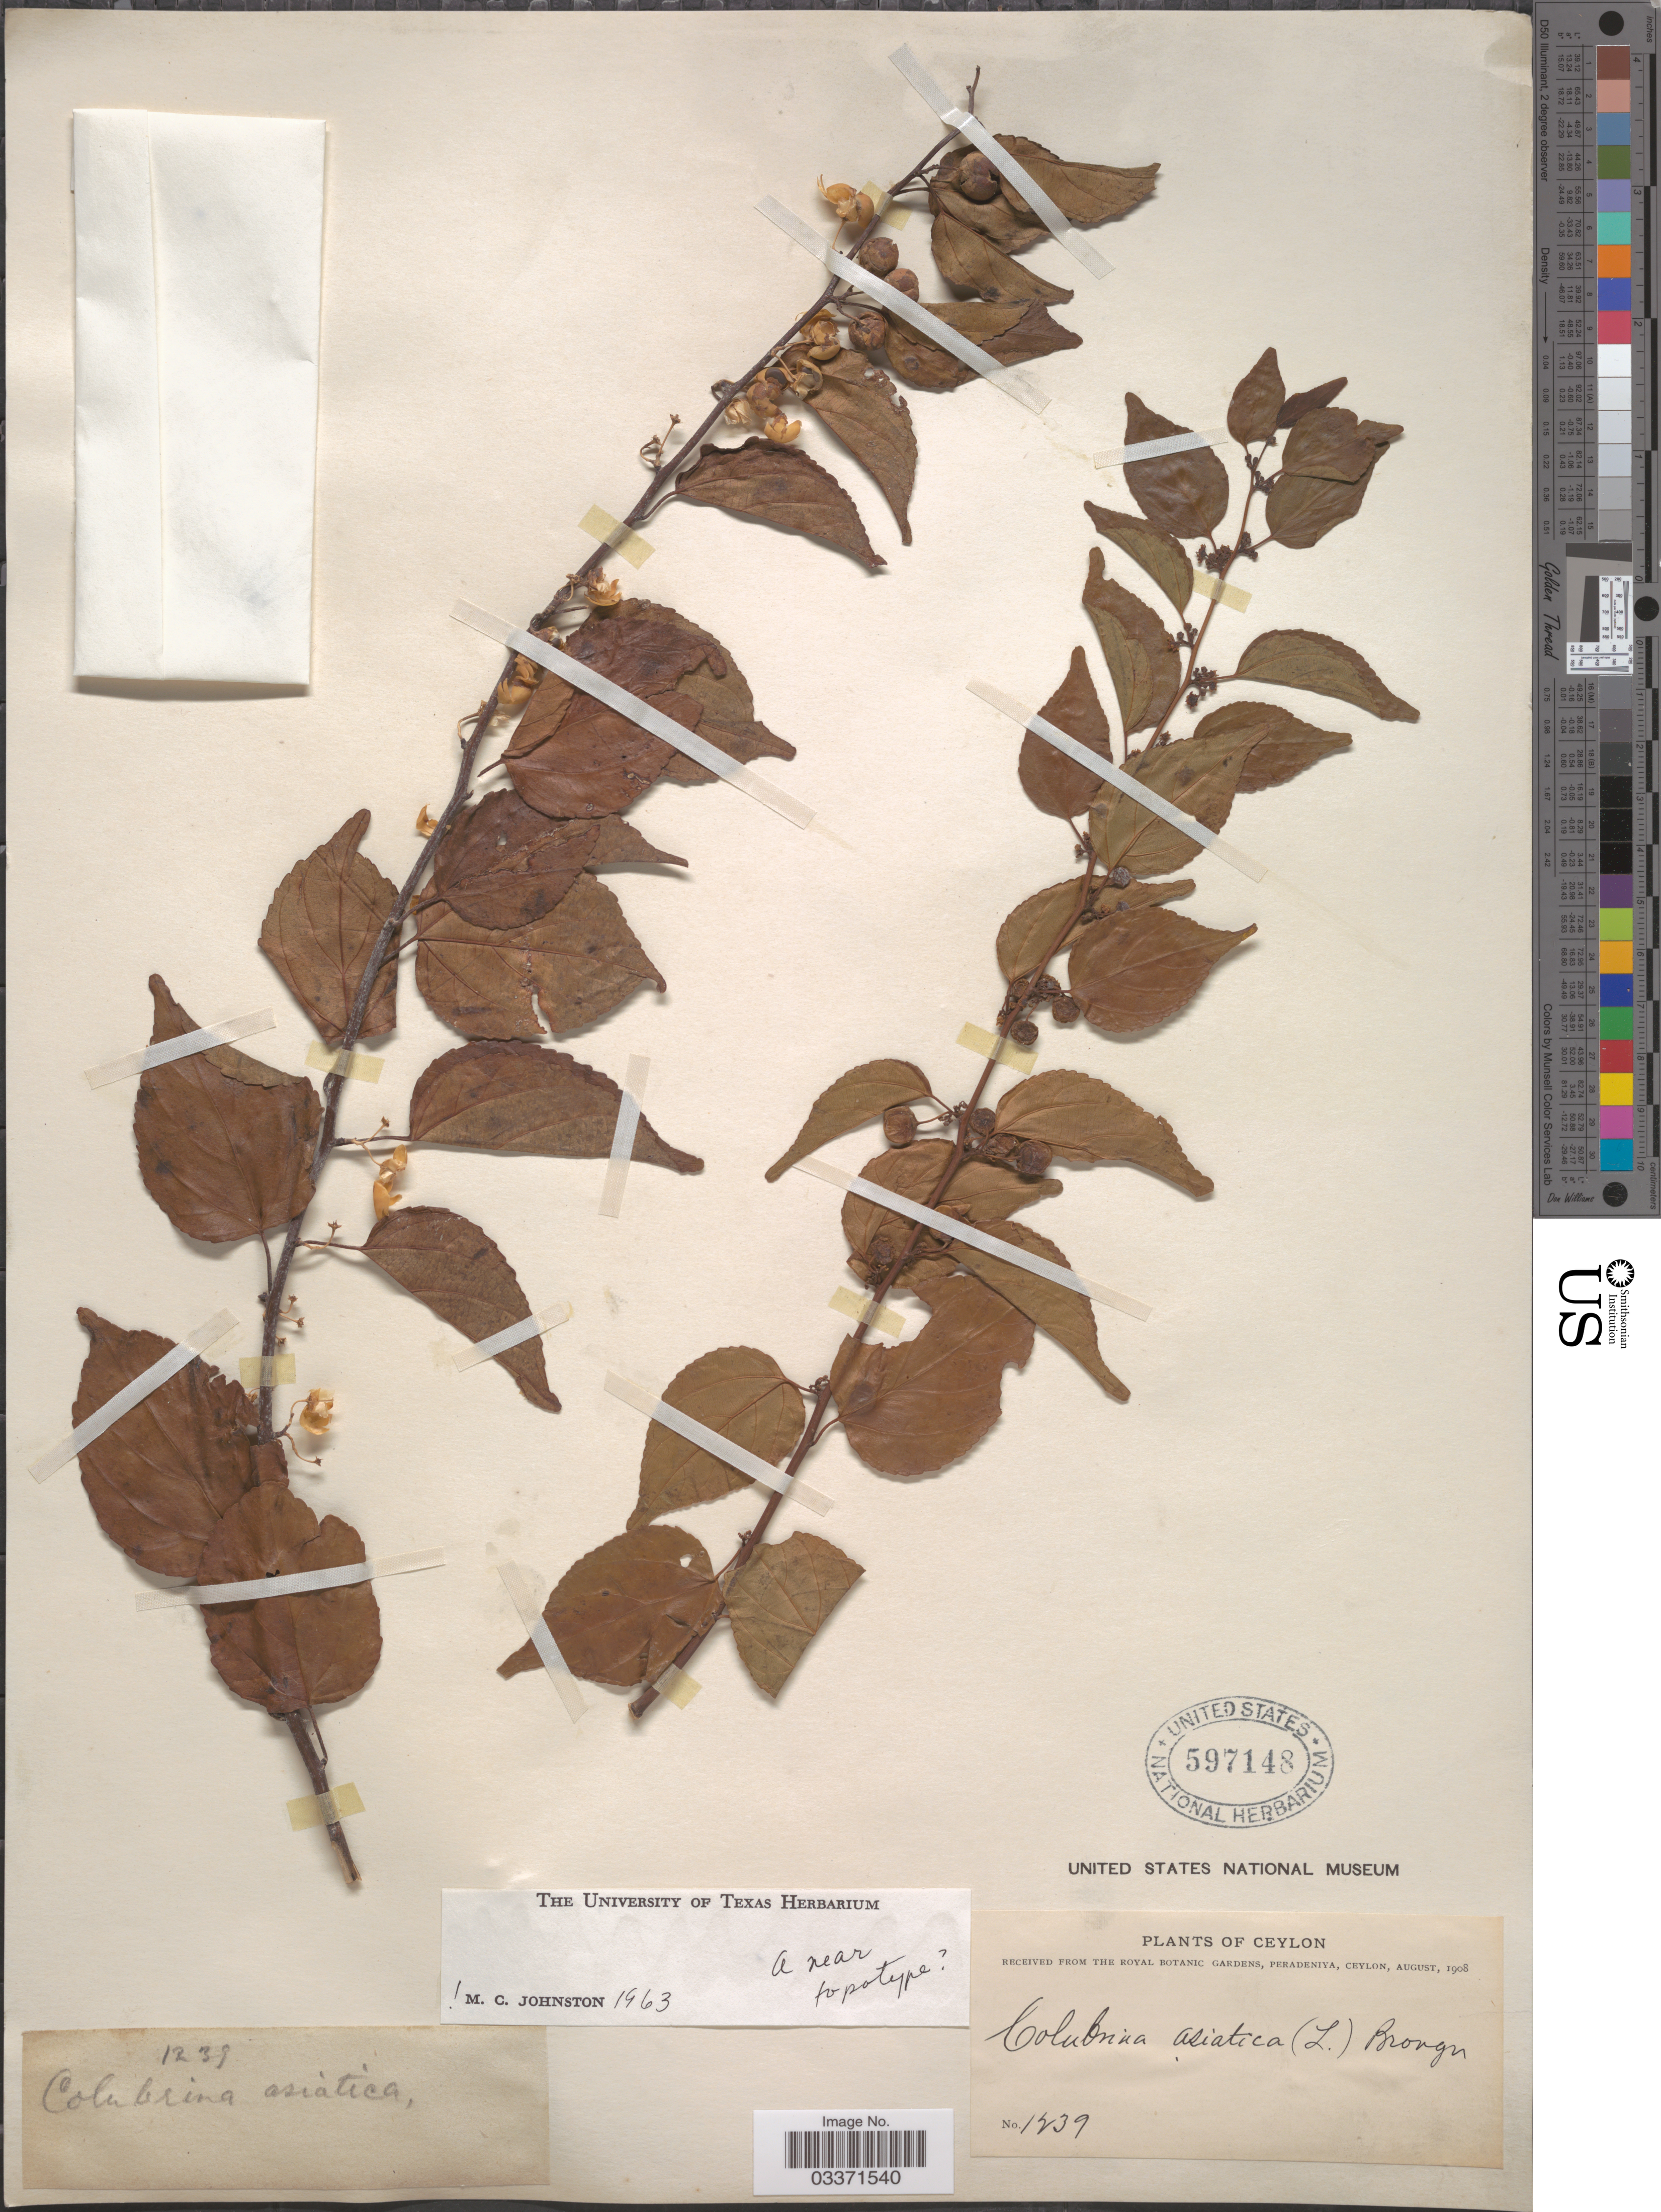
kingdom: Plantae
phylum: Tracheophyta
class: Magnoliopsida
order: Rosales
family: Rhamnaceae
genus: Colubrina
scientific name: Colubrina asiatica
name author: (L.) Brongn.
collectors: ex herb. Royal Botanic Gardens, Peradeniya, Ceylon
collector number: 1239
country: Sri Lanka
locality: Ceylon.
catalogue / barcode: US 597148